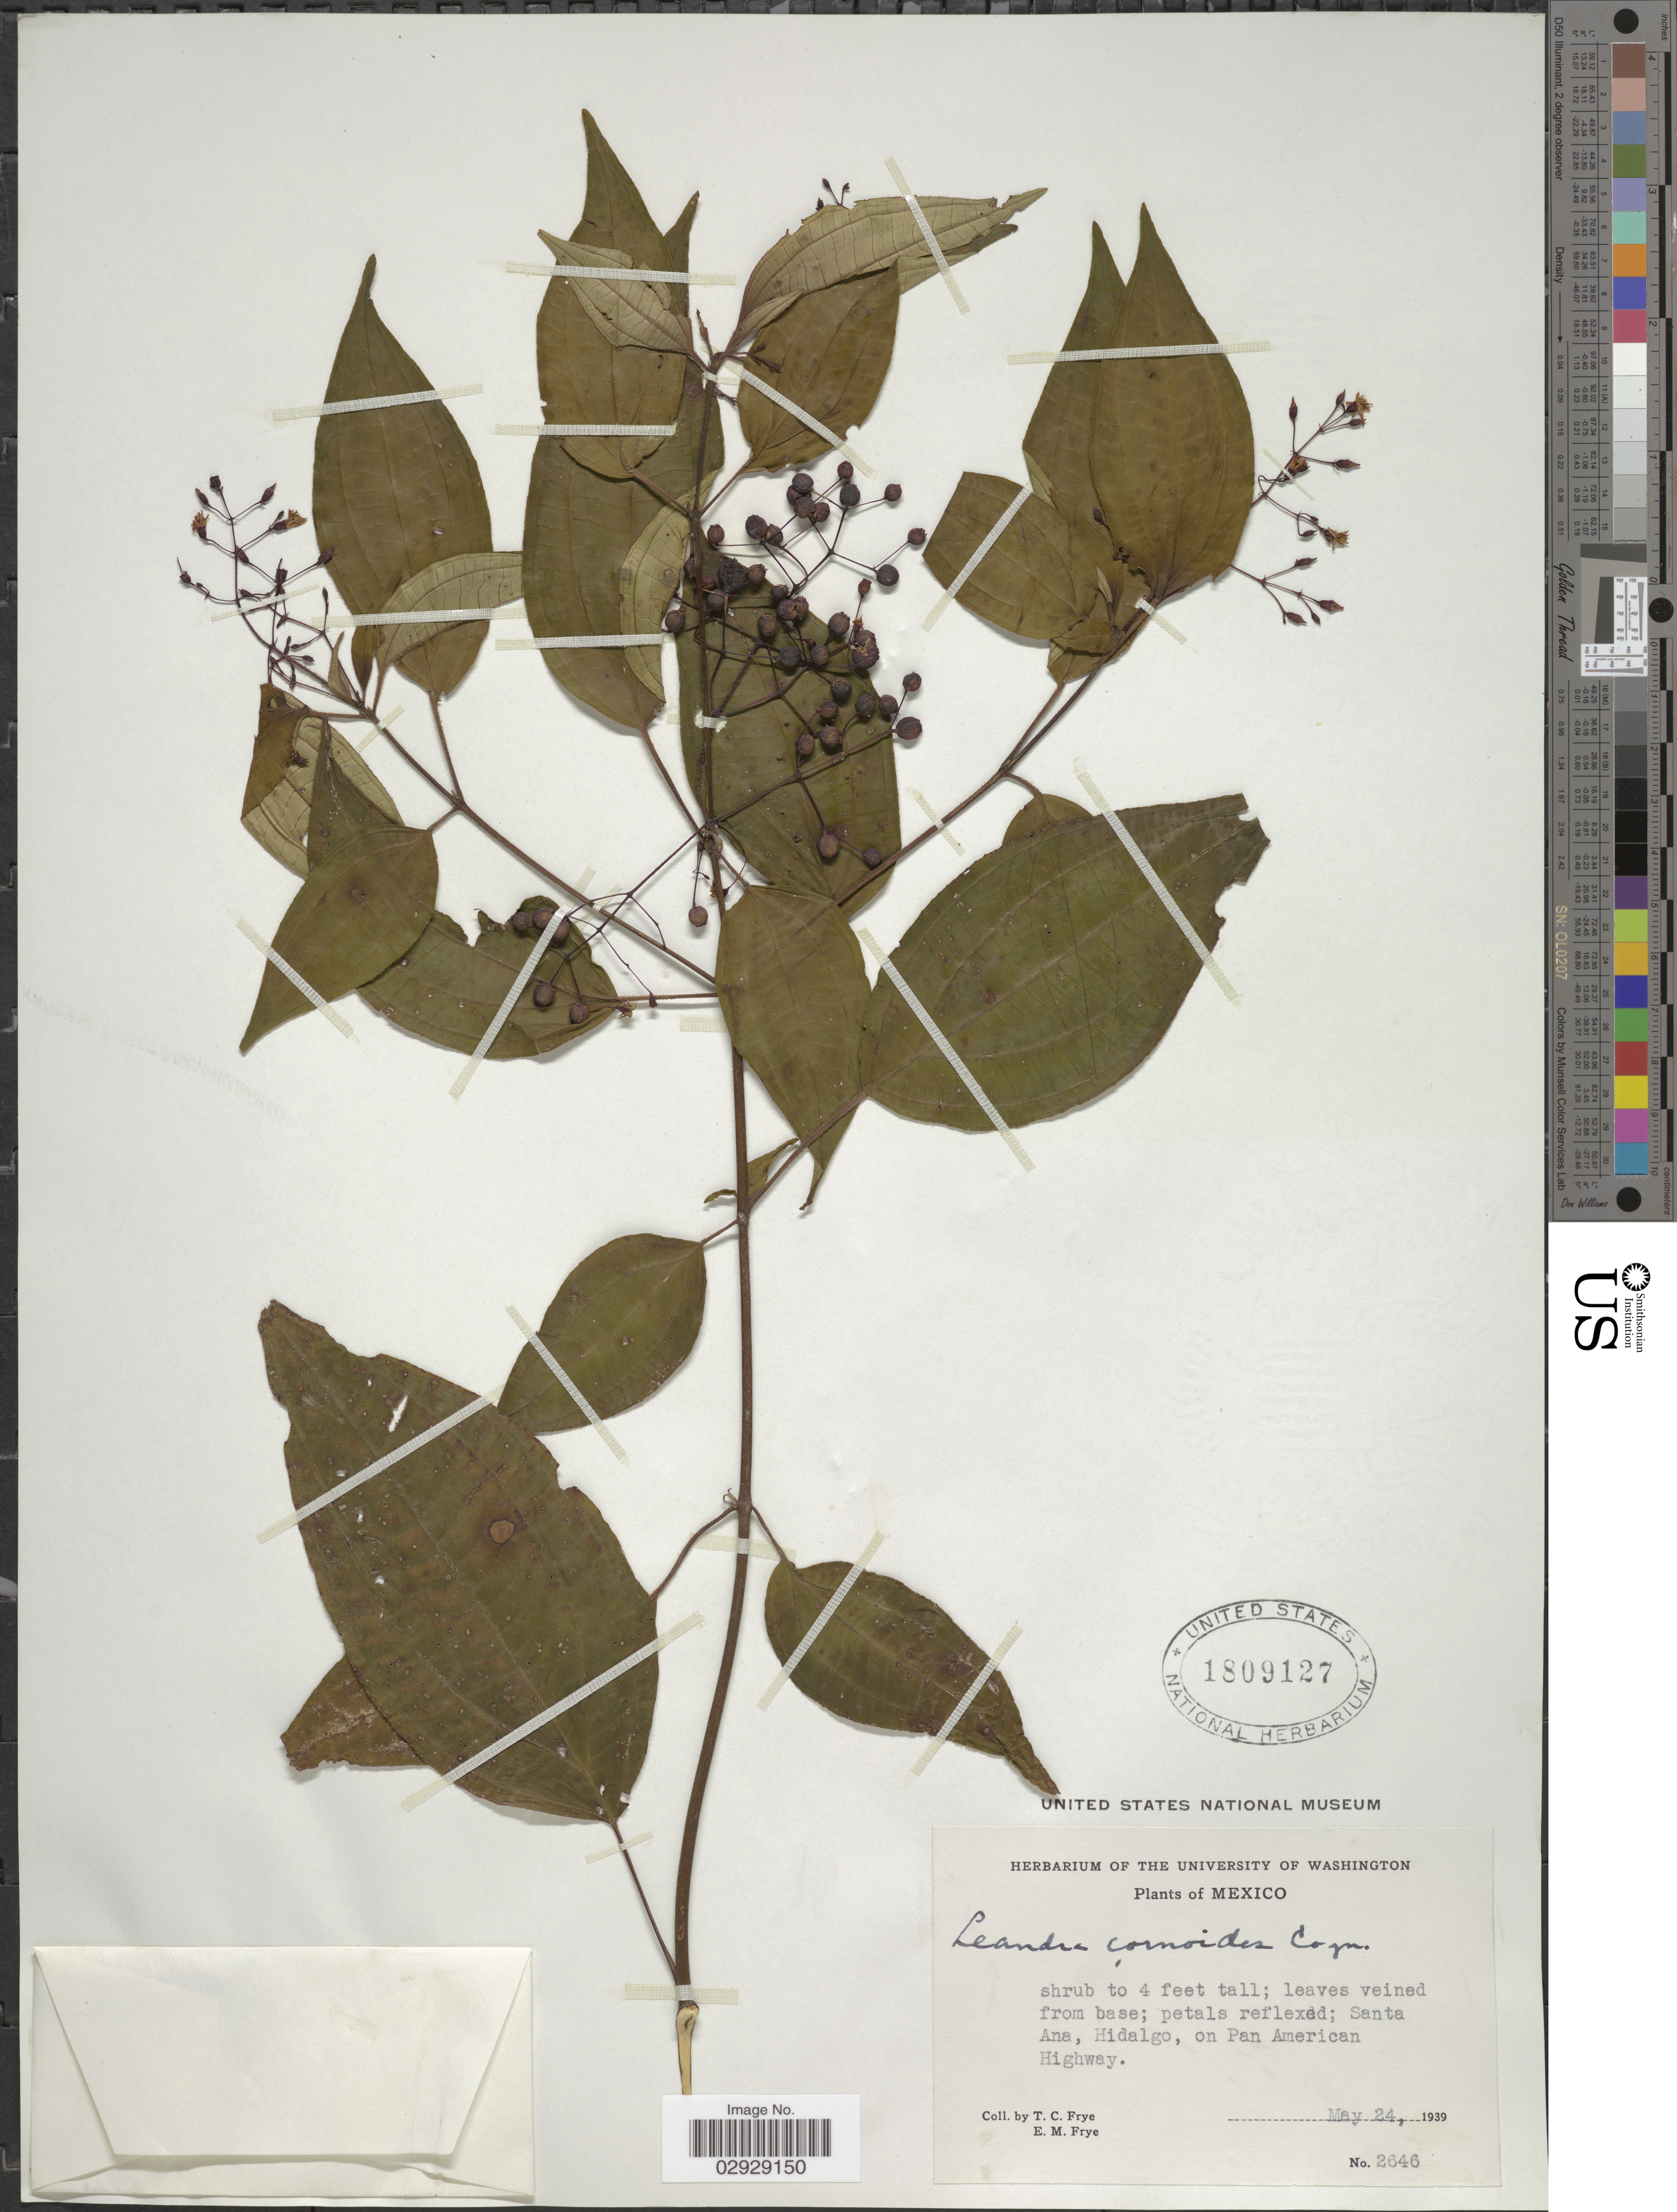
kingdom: Plantae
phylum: Tracheophyta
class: Magnoliopsida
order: Myrtales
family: Melastomataceae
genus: Leandra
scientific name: Leandra cornoides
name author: (Schltdl. & Cham.) Cogn.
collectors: T. C. Frye & E. Frye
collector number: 2646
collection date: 1939-05-24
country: Mexico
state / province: Hidalgo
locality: Santa Ana, on Pan American Highway.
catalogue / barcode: US 1809127